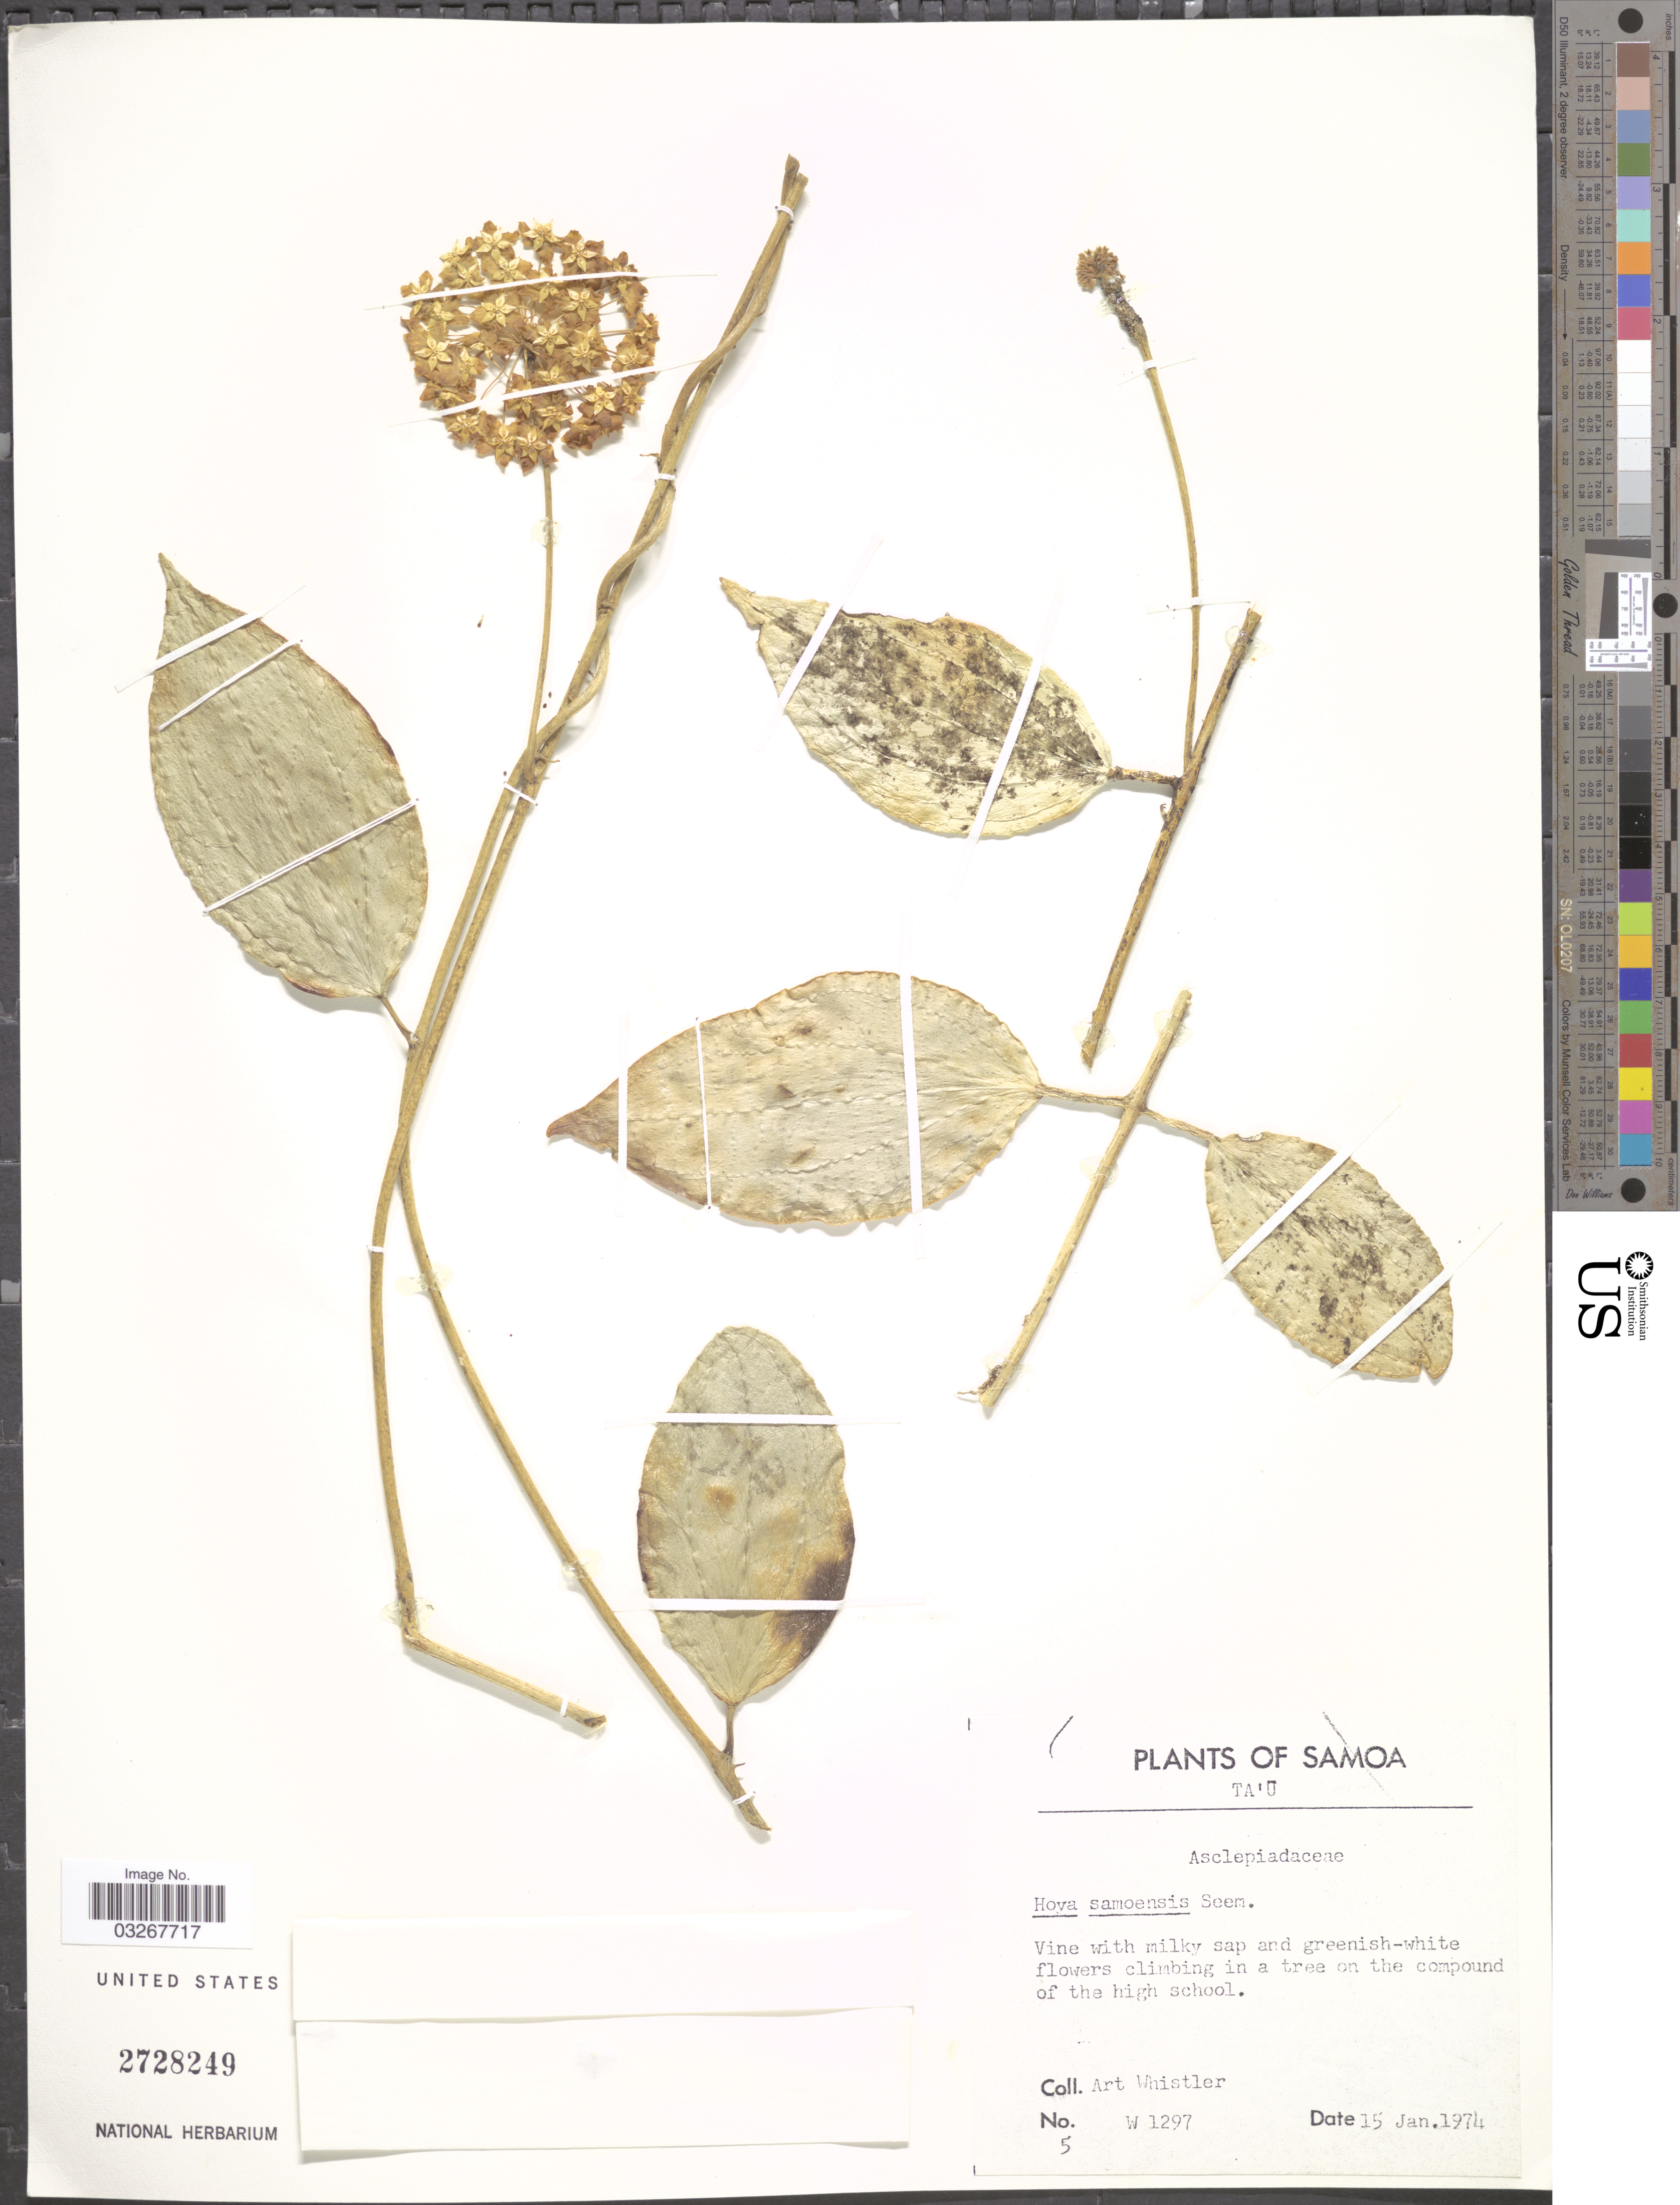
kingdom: Plantae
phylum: Tracheophyta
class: Magnoliopsida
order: Gentianales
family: Apocynaceae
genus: Hoya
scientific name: Hoya samoensis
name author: Seem.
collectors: A. Whistler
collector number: W1297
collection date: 1974-01-15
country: American Samoa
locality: Samoa. Ta'u. On the compound of the high school.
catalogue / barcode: US 2728249